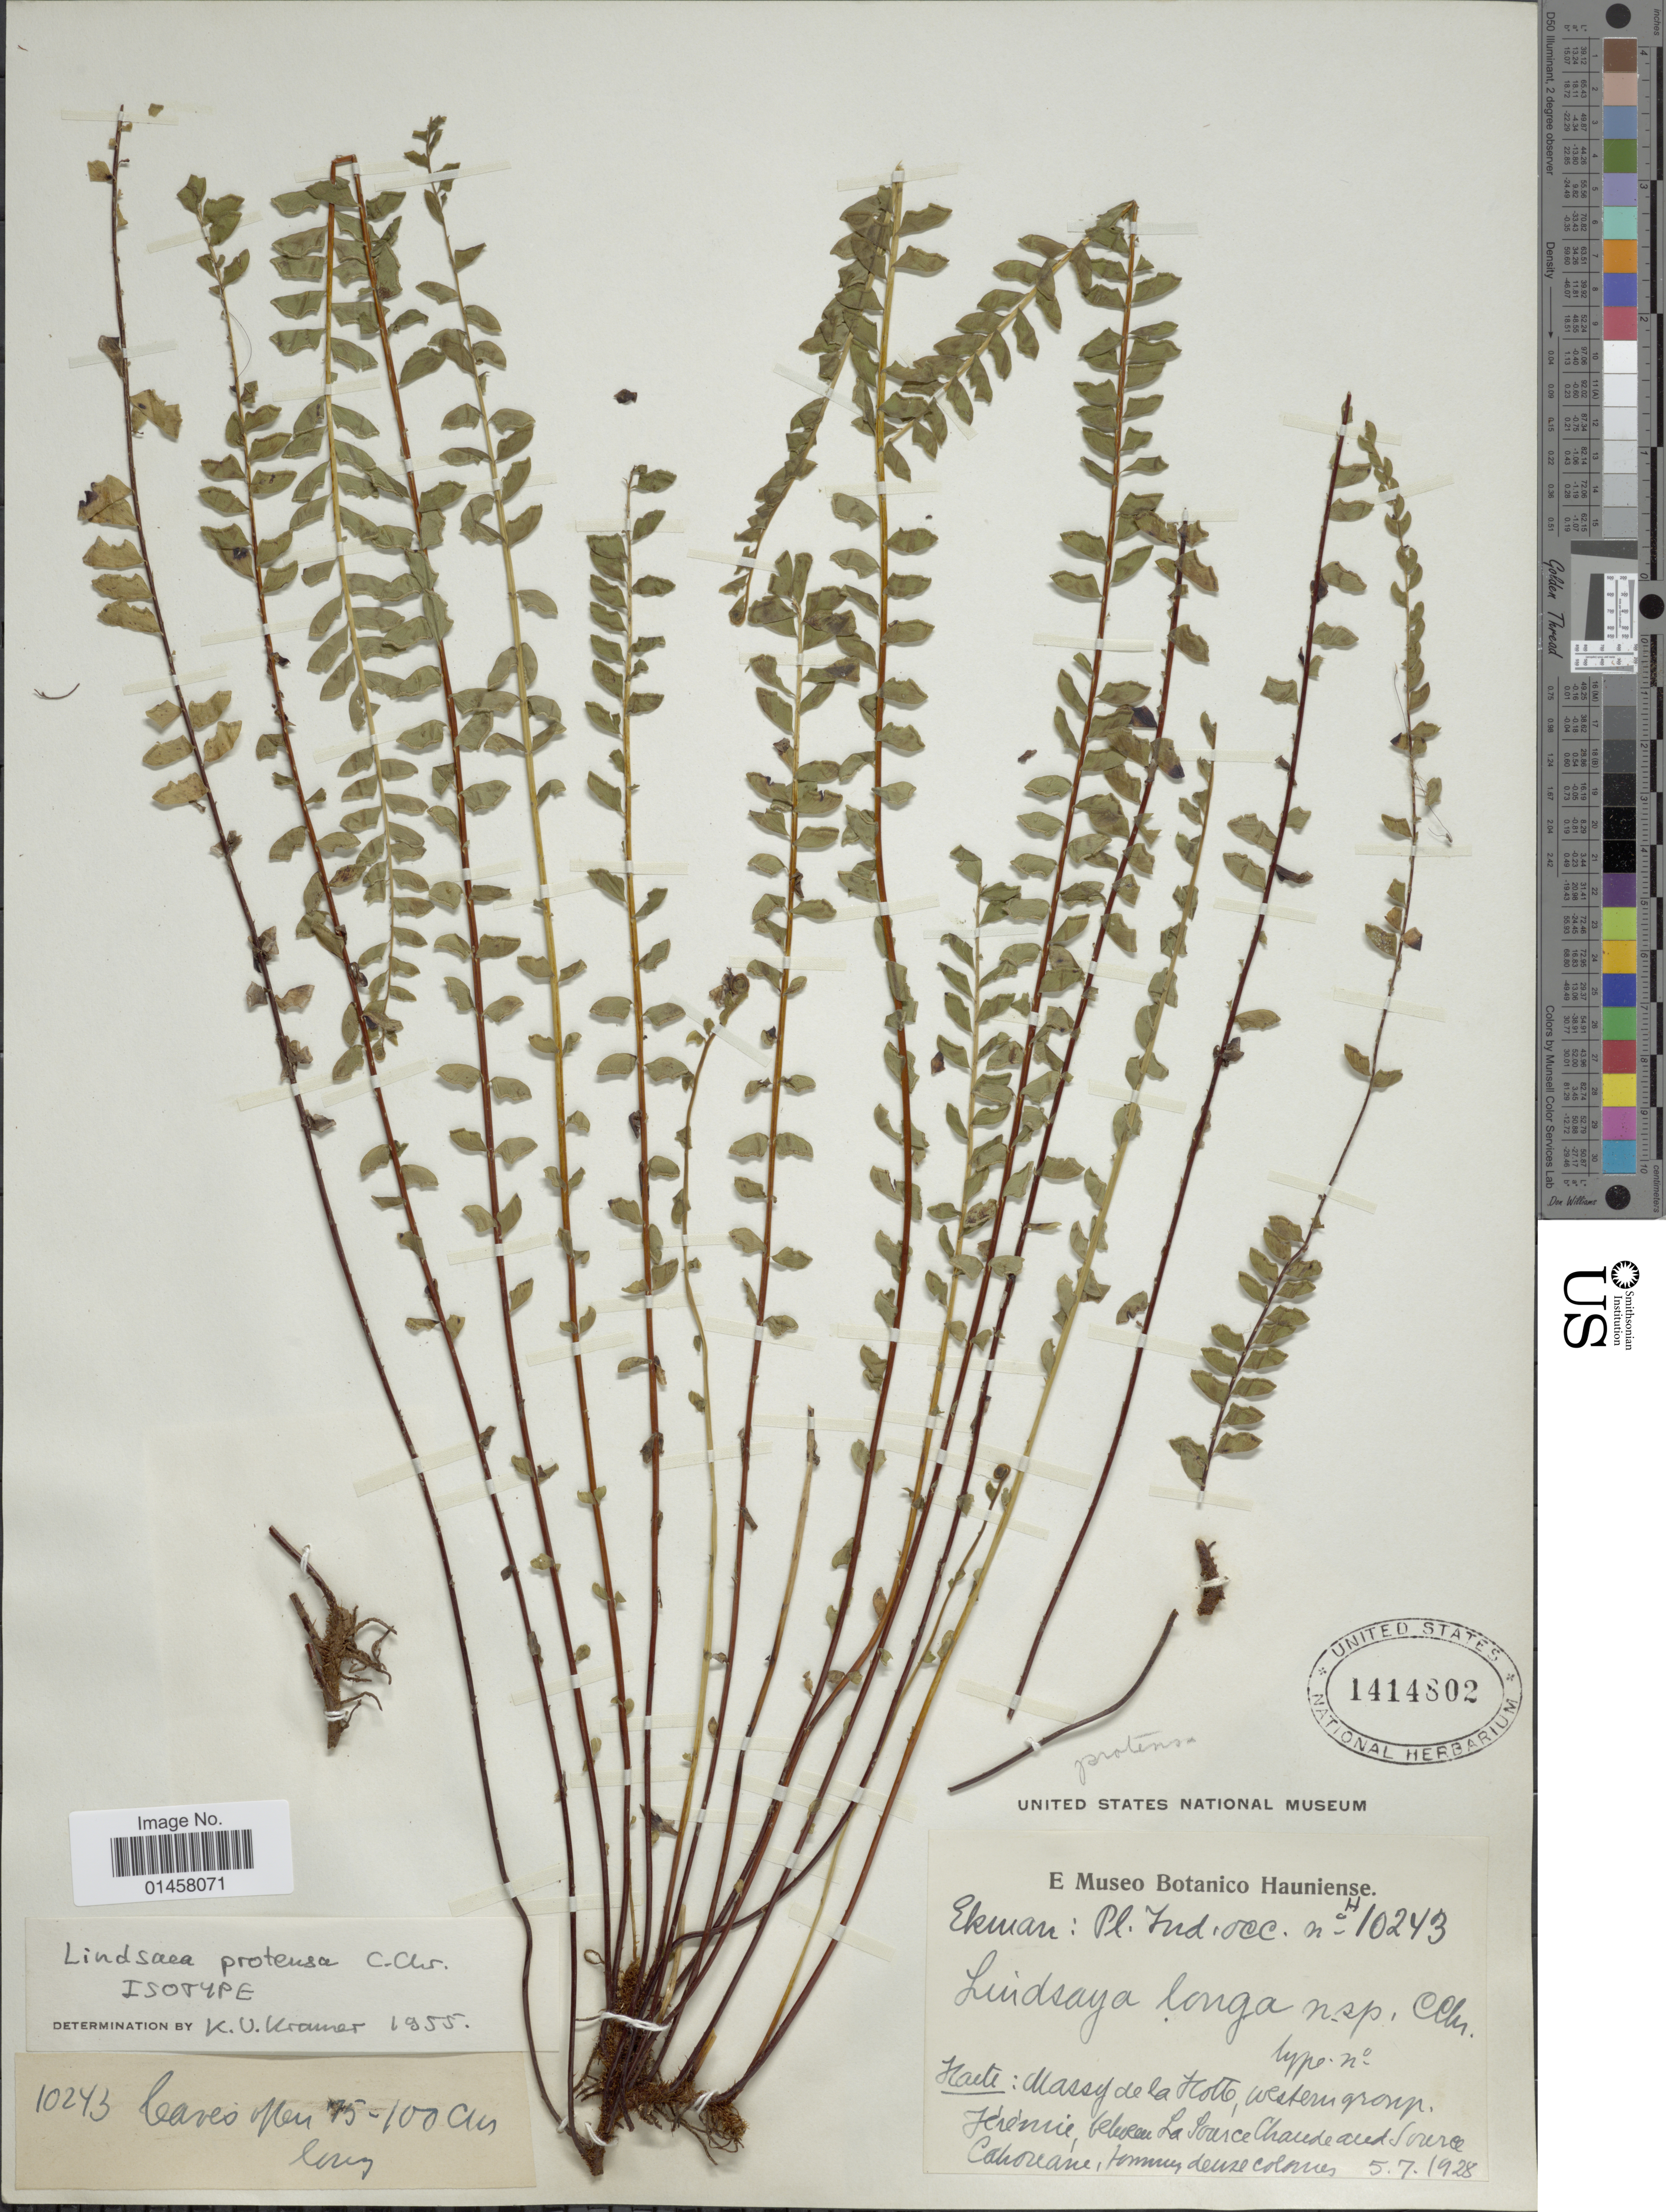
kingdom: Plantae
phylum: Tracheophyta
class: Polypodiopsida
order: Polypodiales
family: Lindsaeaceae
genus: Lindsaea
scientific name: Lindsaea pratensis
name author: Maxon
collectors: -. Ekman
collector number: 10243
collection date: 1928-07-05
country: Haiti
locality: Pl. ind. occ., Haiti: massif de la Hotte, western group, Jérémie, between Source Chaude and Source Cahouane.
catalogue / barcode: US 1414802